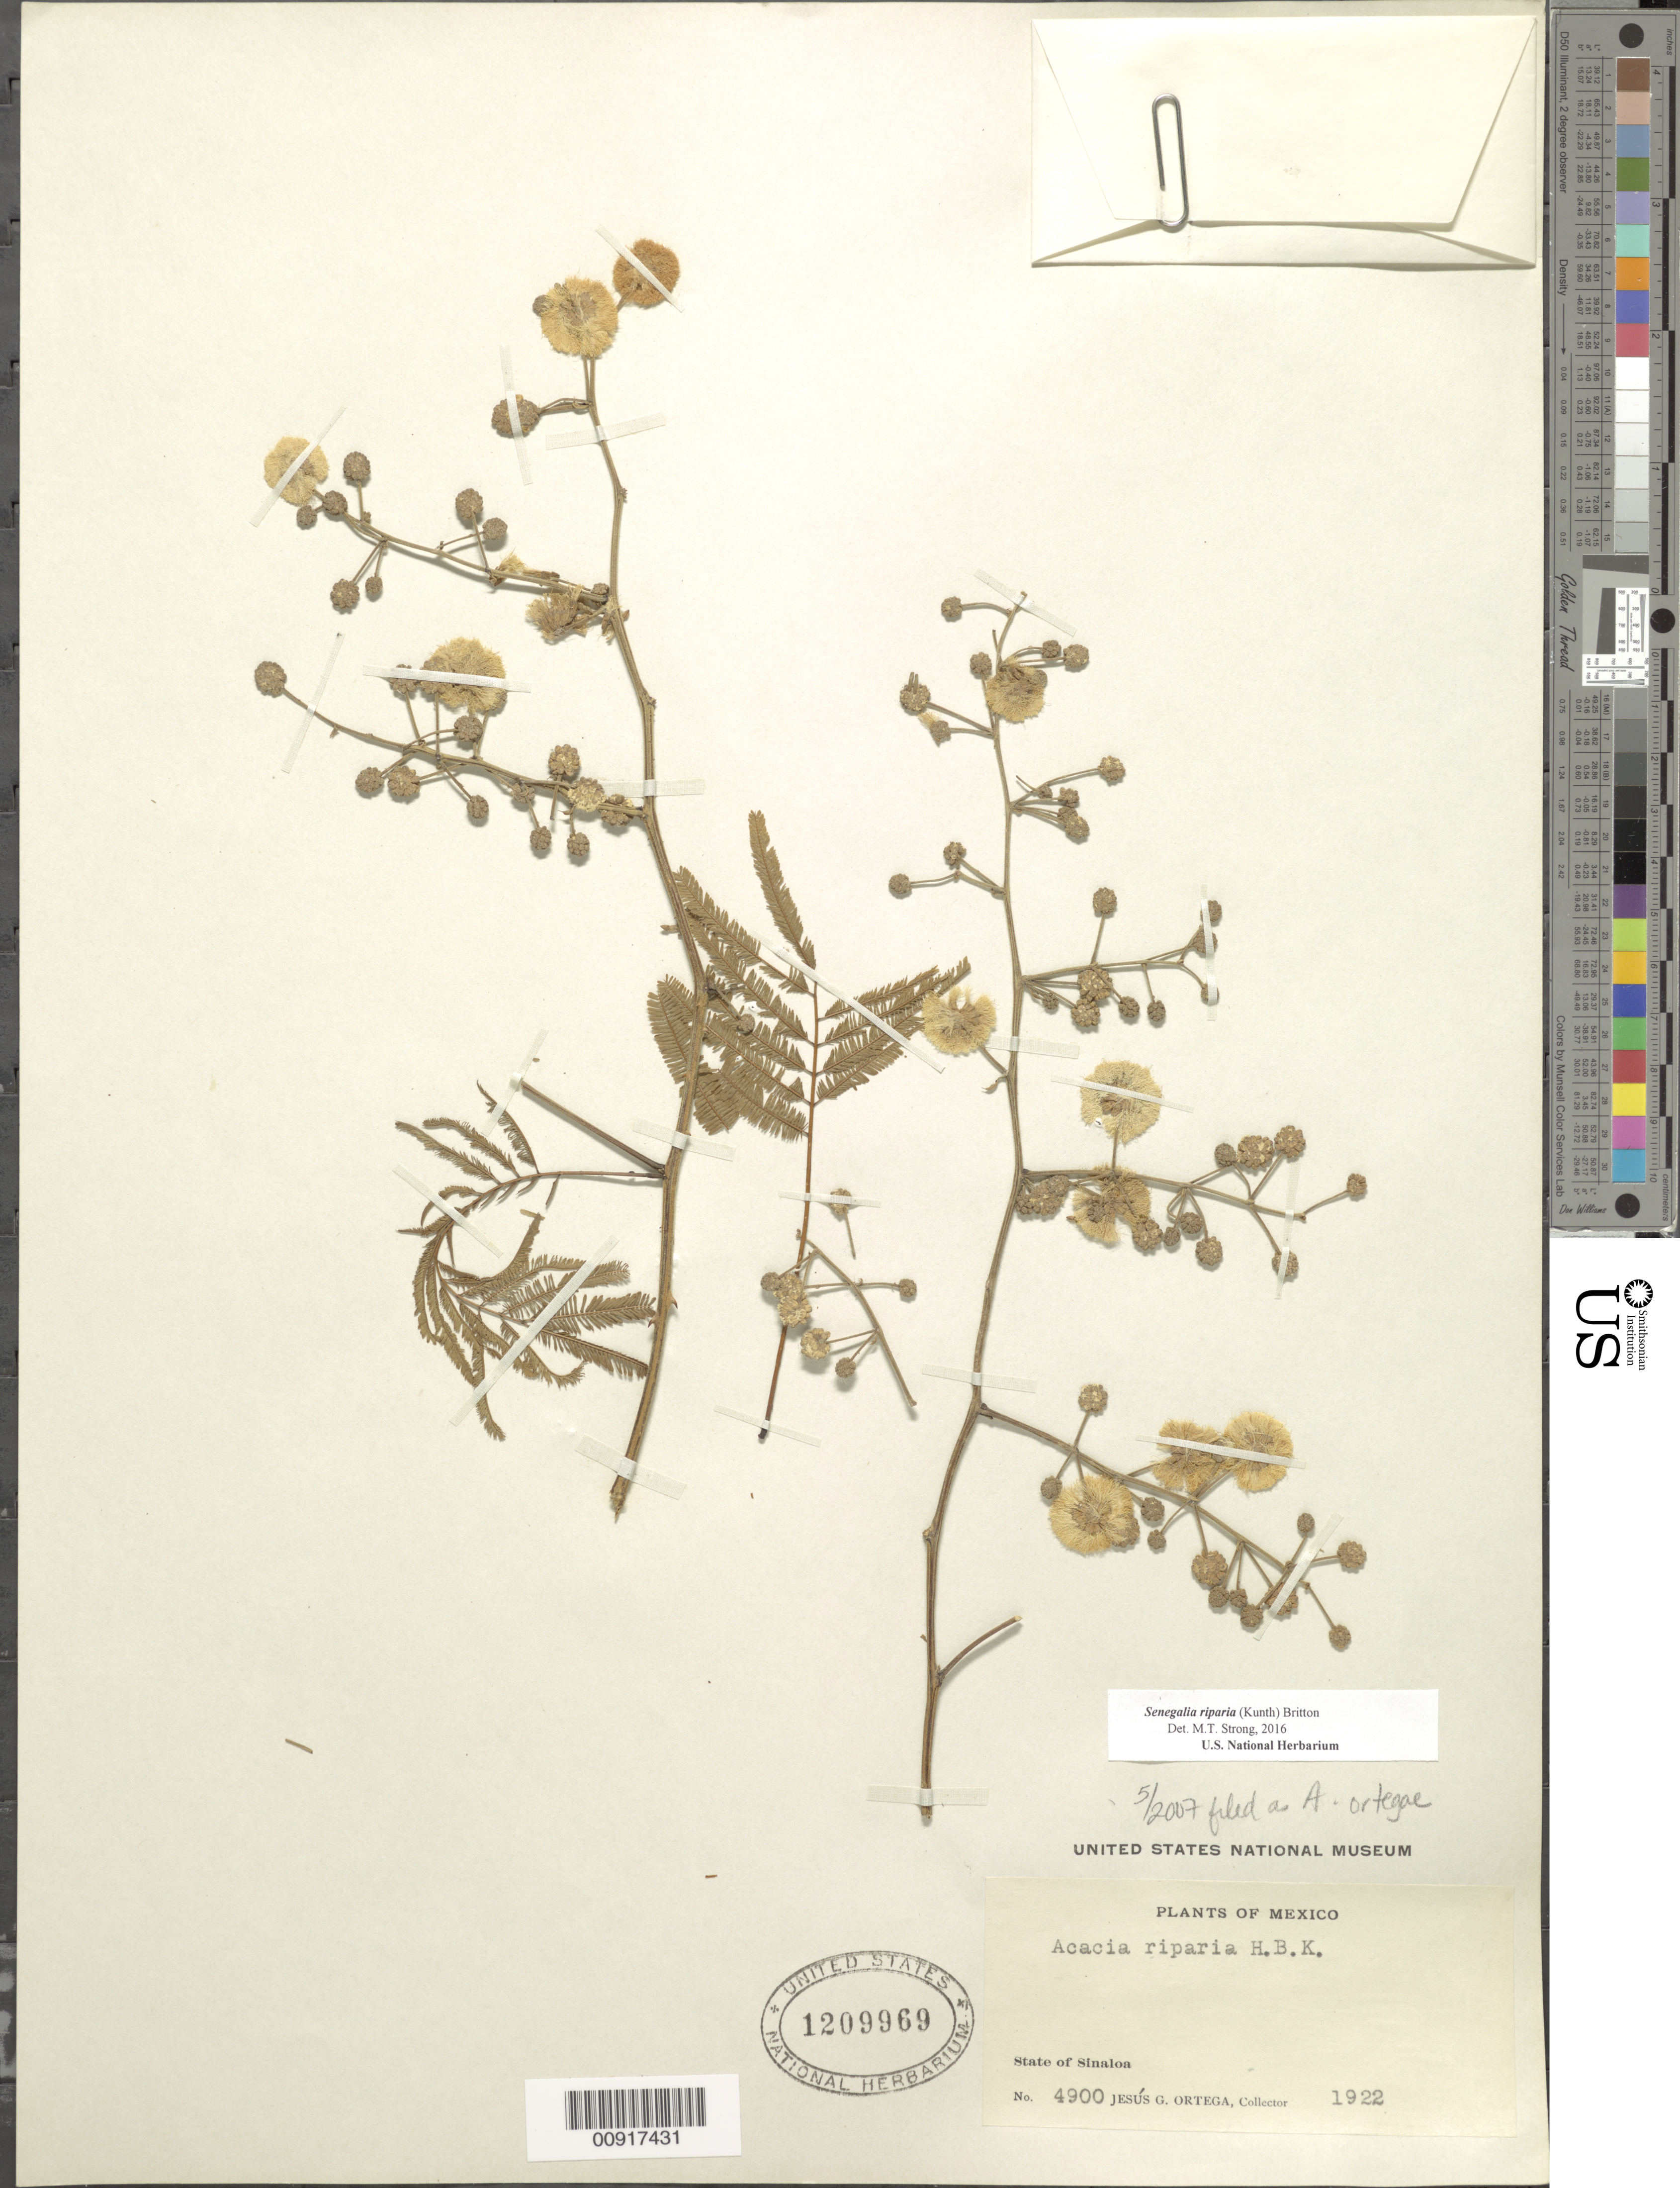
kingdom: Plantae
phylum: Tracheophyta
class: Magnoliopsida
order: Fabales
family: Fabaceae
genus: Senegalia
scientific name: Senegalia riparia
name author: (Kunth) Britton & Rose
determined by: Strong, M. T., (US), Smithsonian Institution - National Museum of Natural History (UNITED STATES)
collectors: J. Ortega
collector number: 4900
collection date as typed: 1922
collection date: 1922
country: Mexico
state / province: Sinaloa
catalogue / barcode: US 1209969